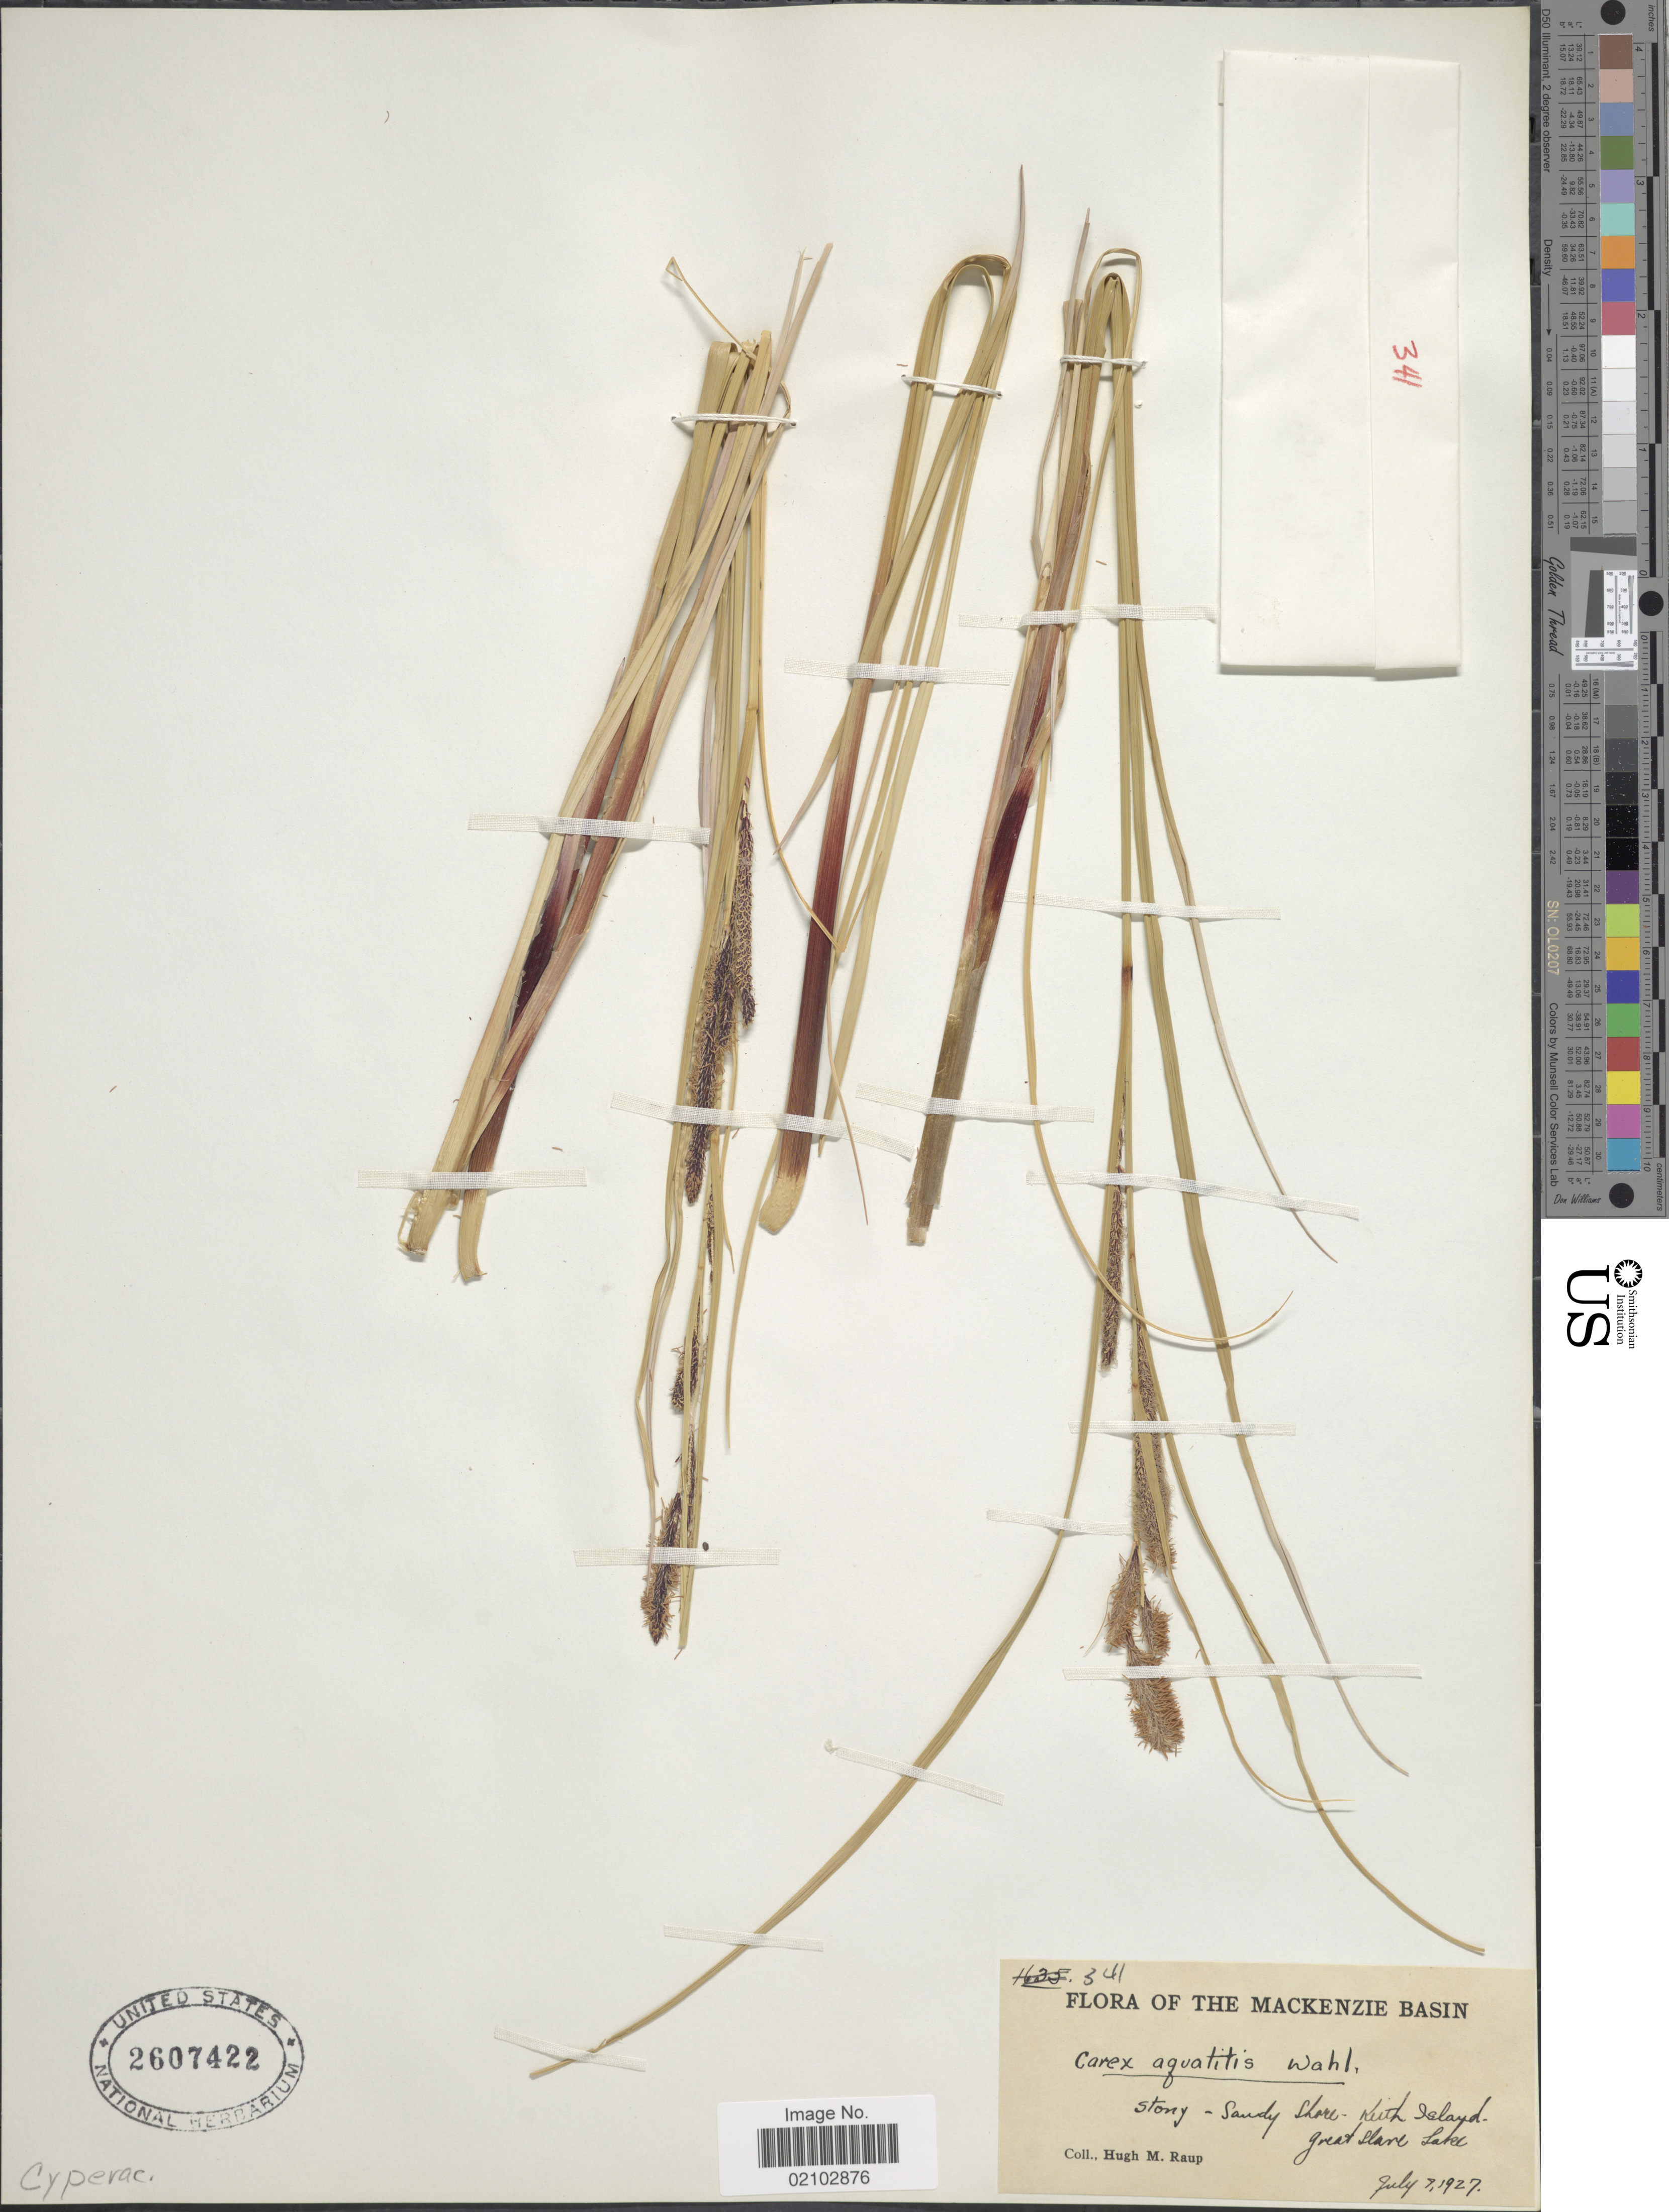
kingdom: Plantae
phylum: Tracheophyta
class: Liliopsida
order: Poales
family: Cyperaceae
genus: Carex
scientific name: Carex aquatilis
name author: Wahlenb.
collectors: H. Raup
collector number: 341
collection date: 1927-07-07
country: Canada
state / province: British Columbia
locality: The Mackenzie Basin, stony-sandy shore-Keith Island, Great Slave Lake.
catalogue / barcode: US 2607422